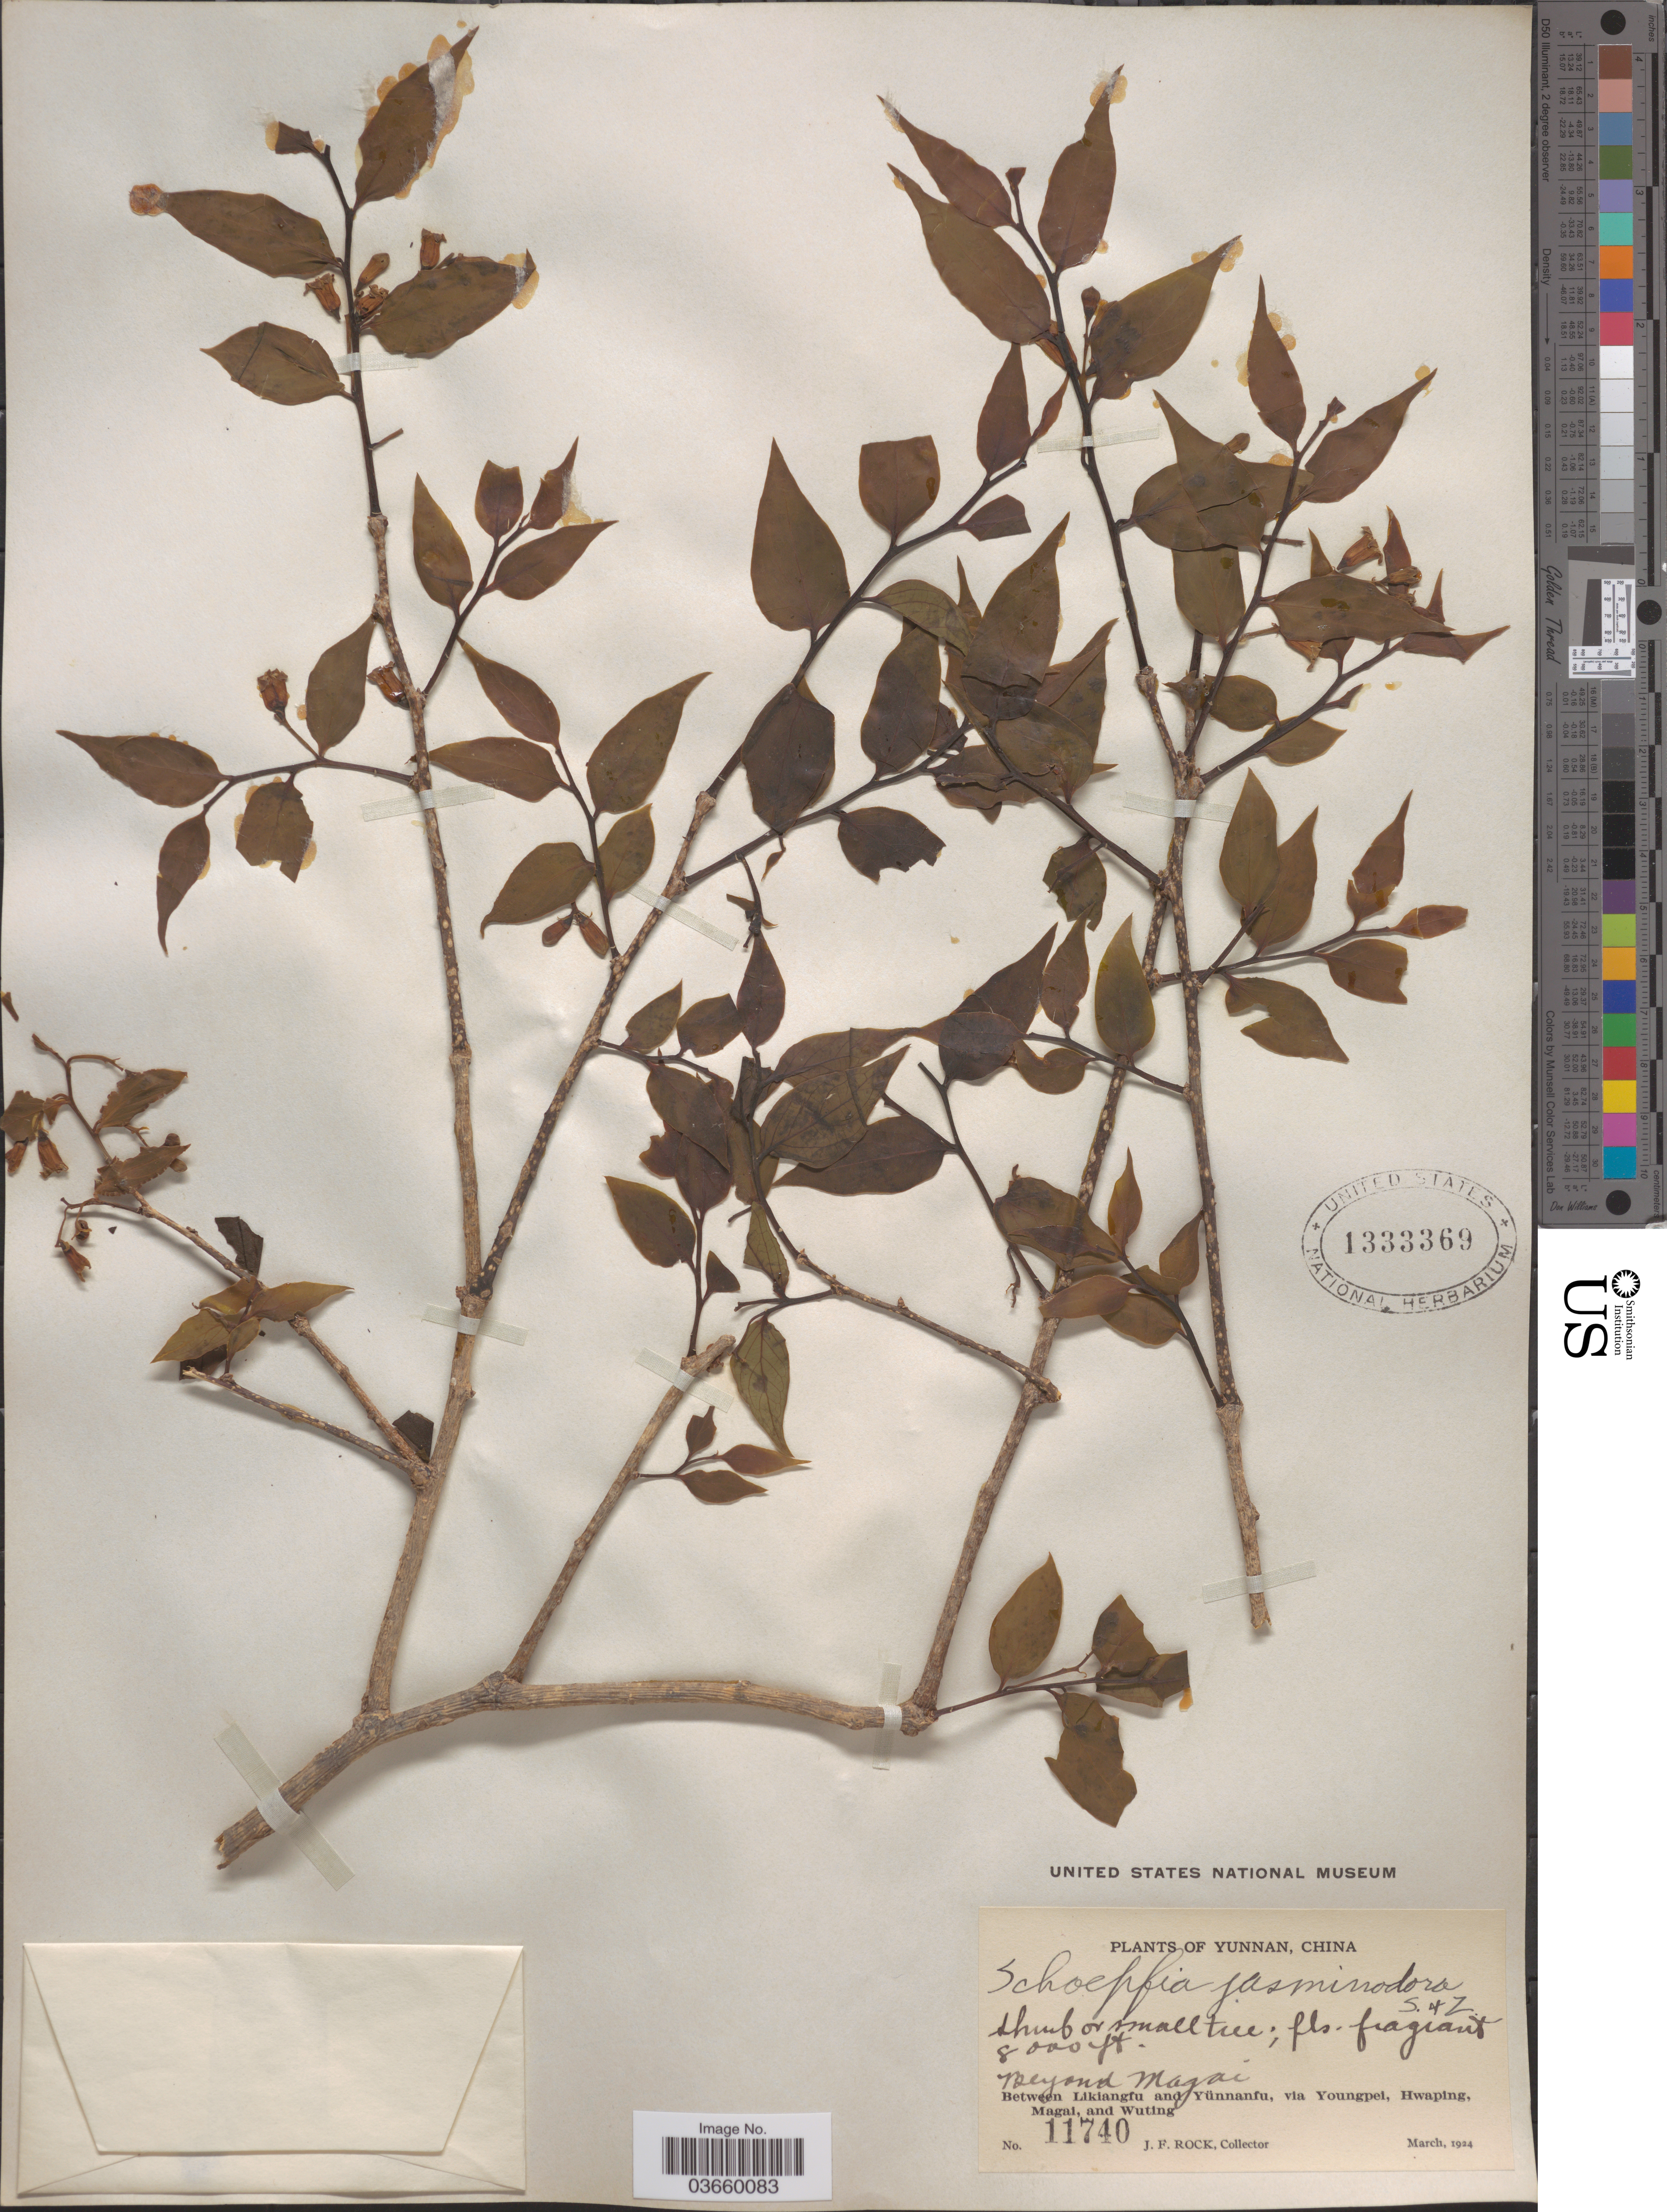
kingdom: Plantae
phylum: Tracheophyta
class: Magnoliopsida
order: Santalales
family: Schoepfiaceae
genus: Schoepfia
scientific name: Schoepfia jasminodora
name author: Zucc. & Siebold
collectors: J. Rock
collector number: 11740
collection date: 1924-03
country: China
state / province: Yunnan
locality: Beyond Magai. Between Likiangfu and Yünnanfu, via Youngpei, Hwaping, Magai, and Wuting.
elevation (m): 2438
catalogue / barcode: US 1333369